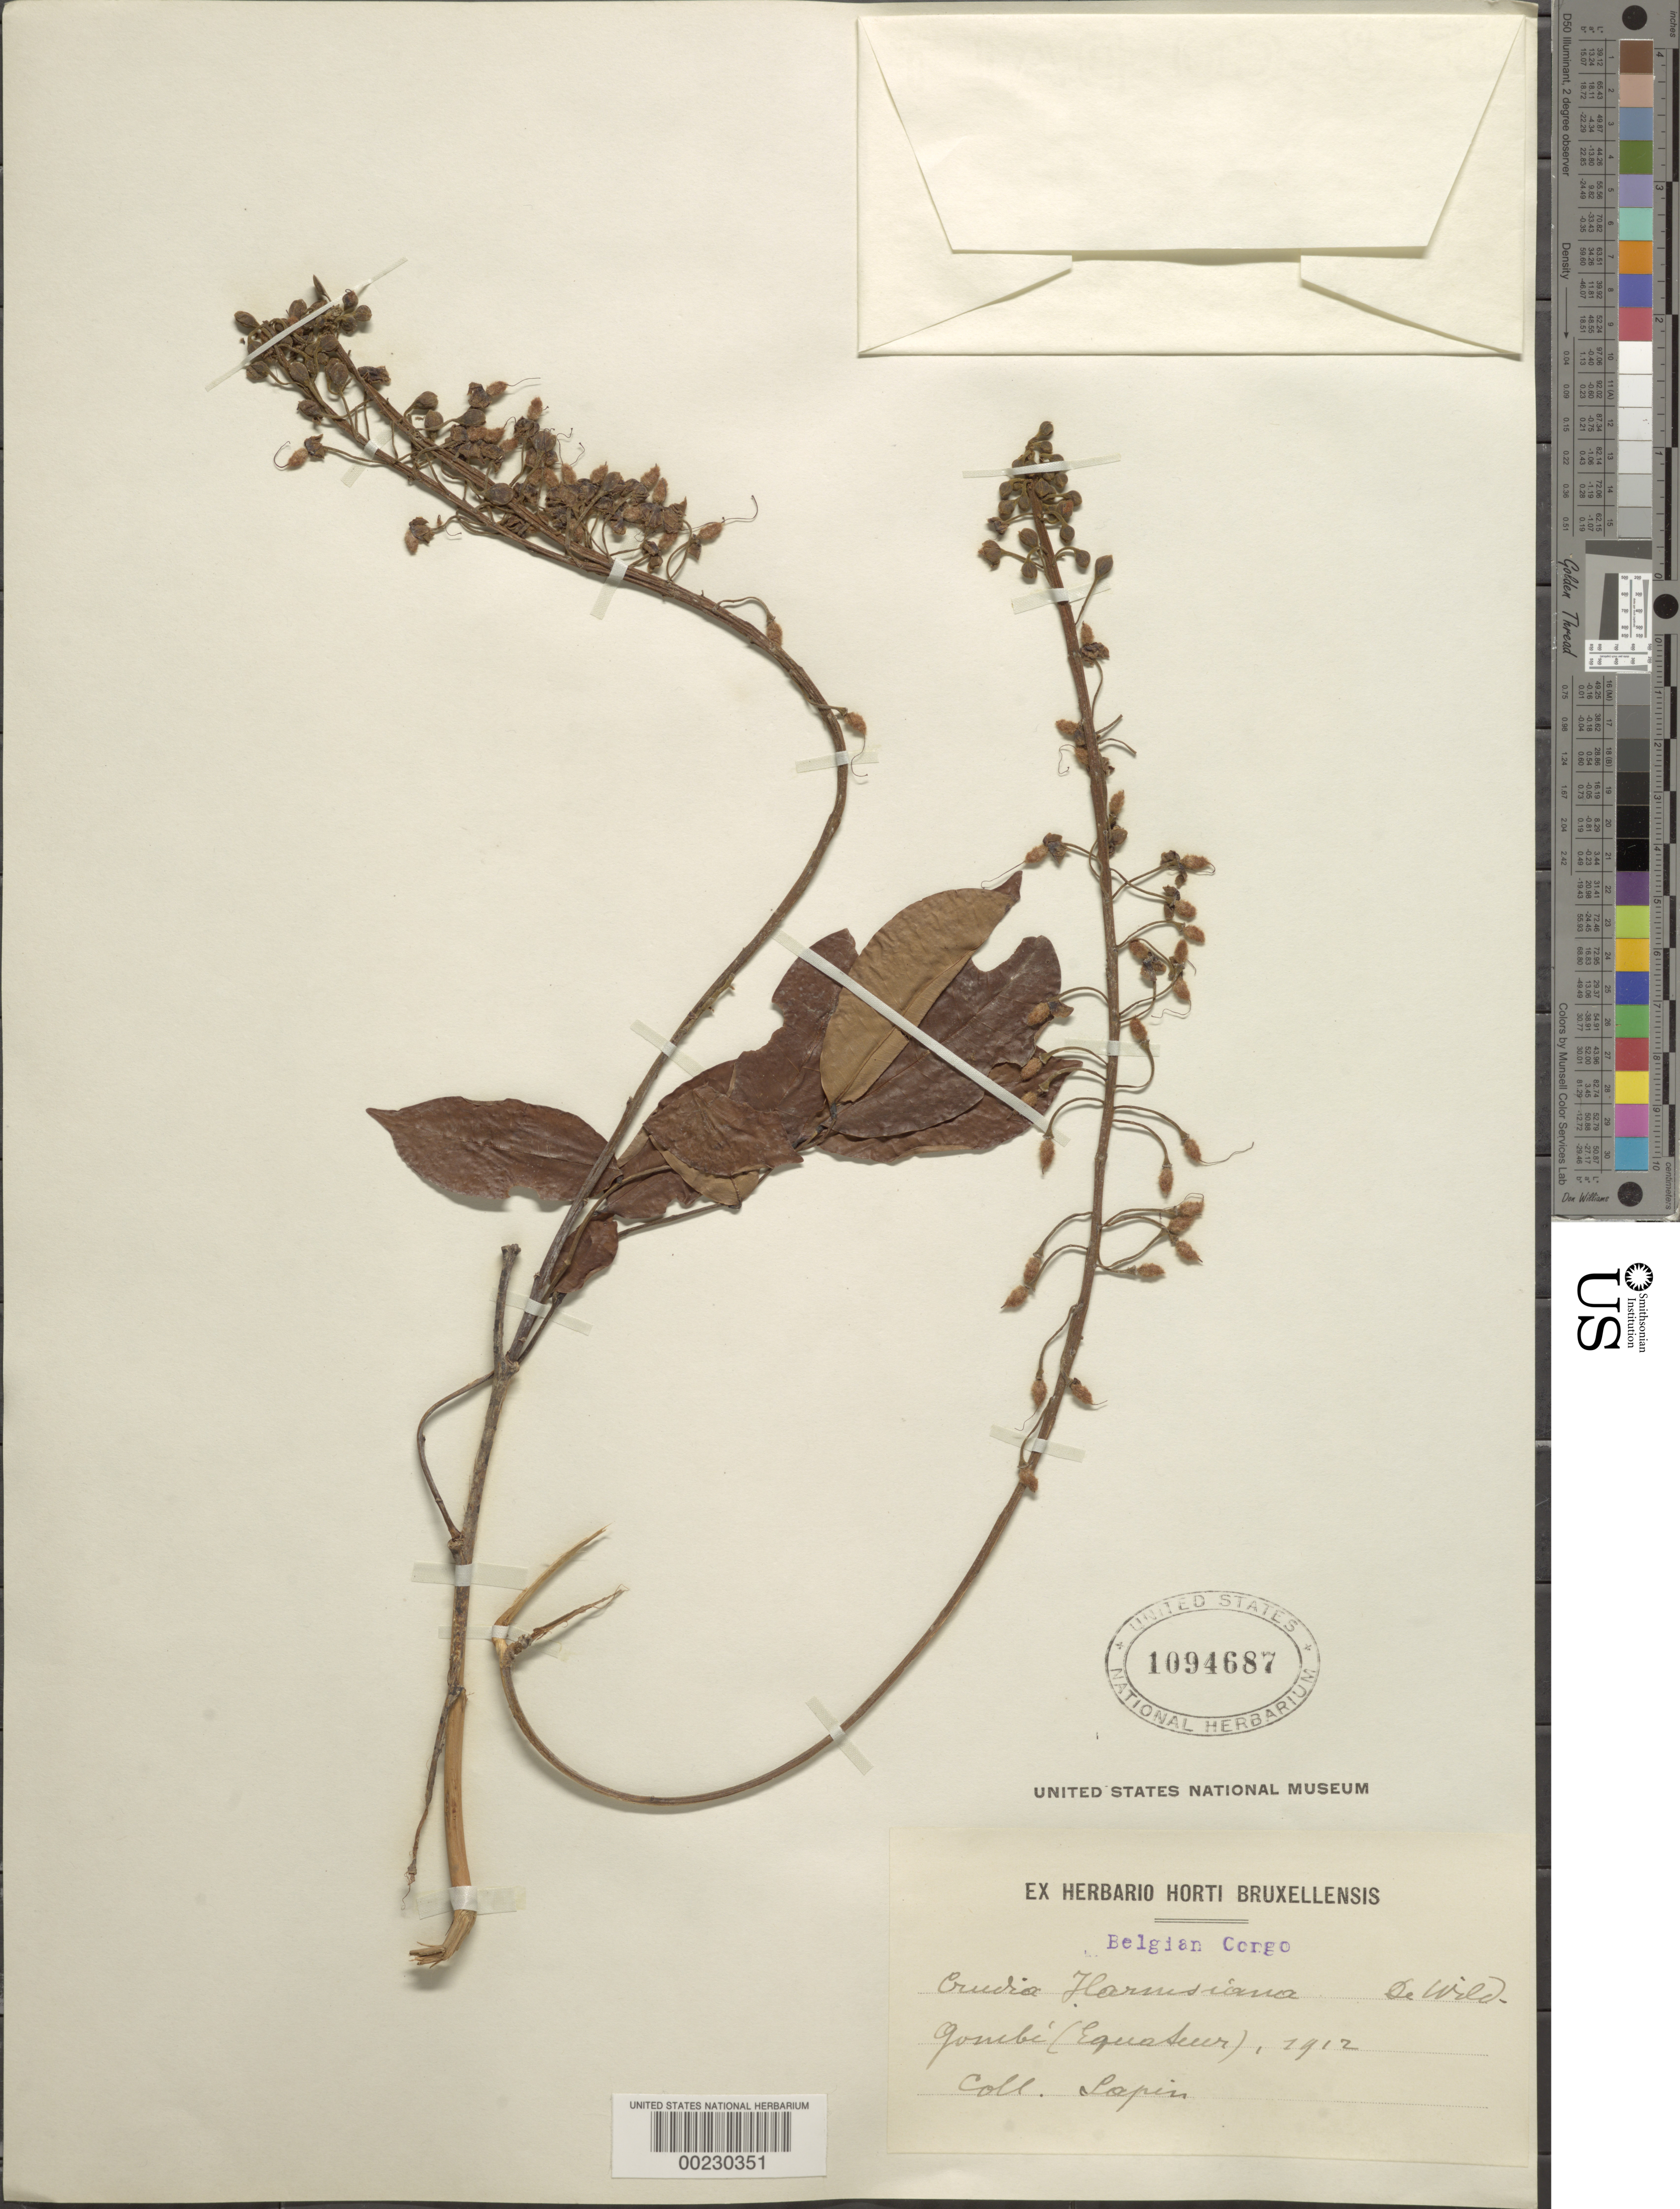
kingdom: Plantae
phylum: Tracheophyta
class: Magnoliopsida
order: Fabales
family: Fabaceae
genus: Crudia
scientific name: Crudia harmsiana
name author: De Wild.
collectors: -. Lopin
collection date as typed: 1912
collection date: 1912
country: Congo, Democratic Republic of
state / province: Équateur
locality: Gombi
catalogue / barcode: US 1094687